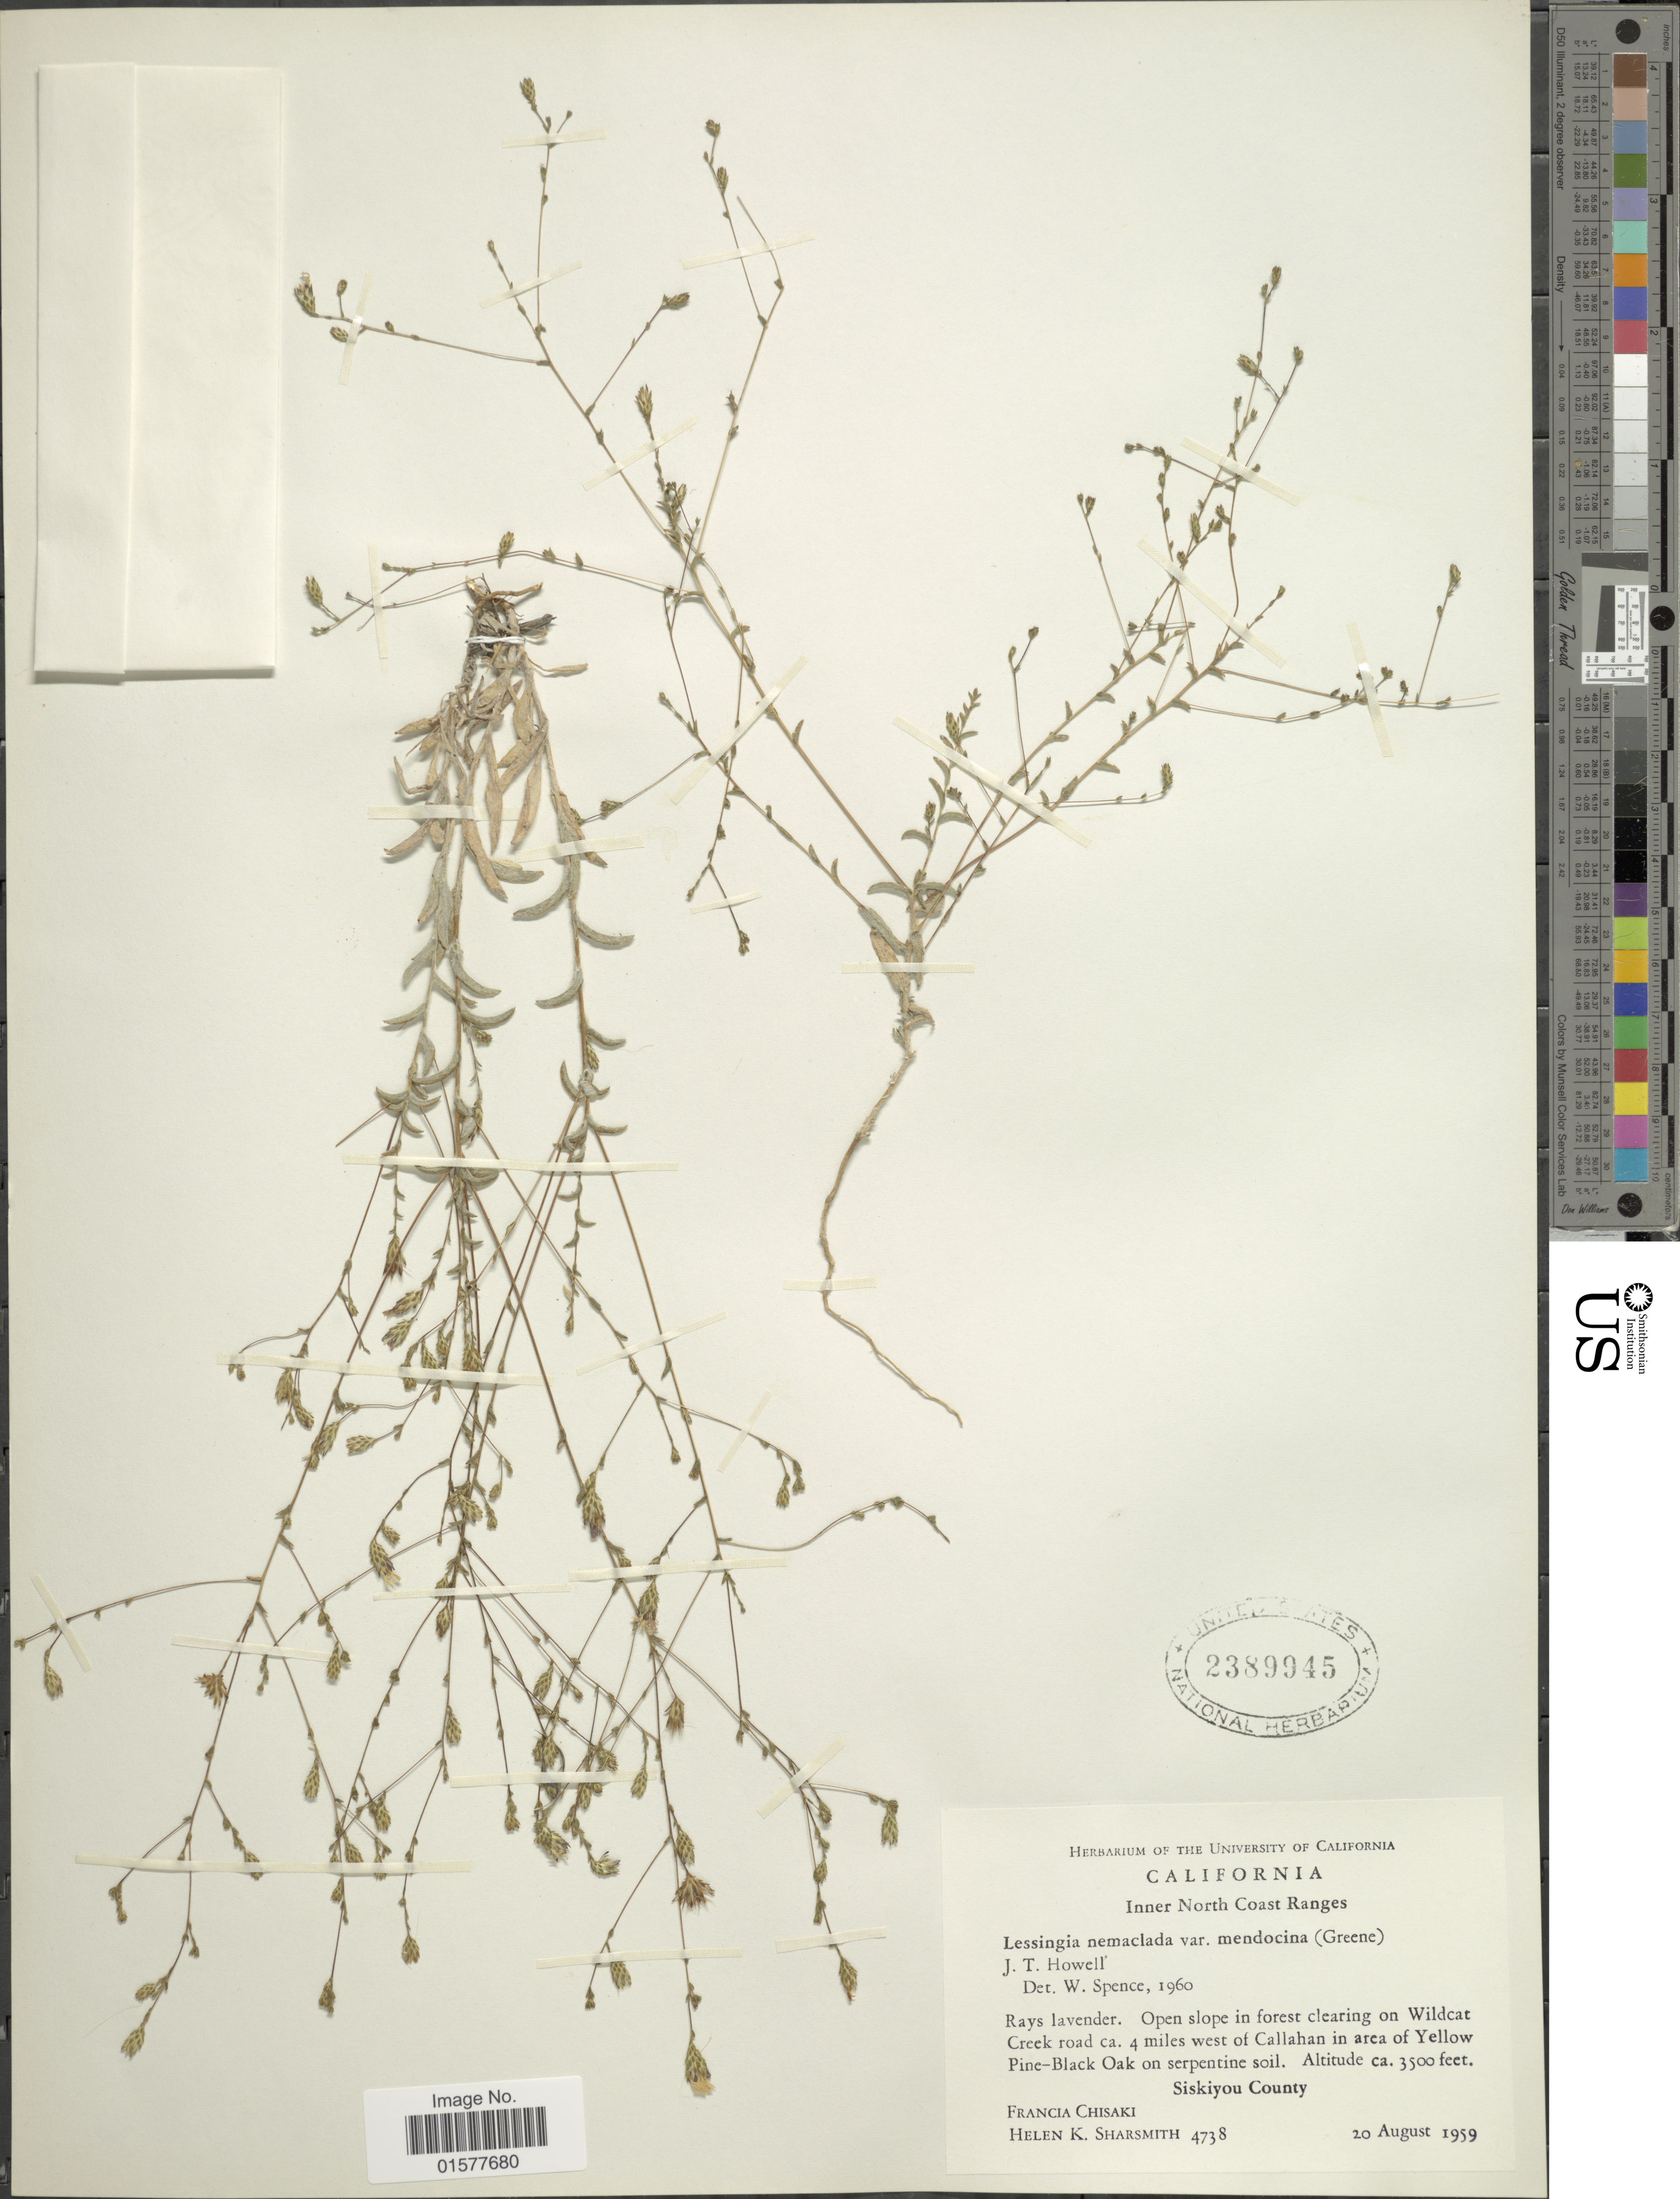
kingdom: Plantae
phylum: Tracheophyta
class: Magnoliopsida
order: Asterales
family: Asteraceae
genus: Lessingia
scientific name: Lessingia nemaclada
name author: Greene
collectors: F. Chisaki & H. Sharsmith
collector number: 4738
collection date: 1959-08-20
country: United States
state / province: California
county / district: Siskiyou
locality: Open slope in forest clearing on Wildcat Creek road 4 miles west of Callahan in area of Yellow Pine-Black Oak on serpentine soil, Siskiyou County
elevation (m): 1067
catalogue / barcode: US 2389945